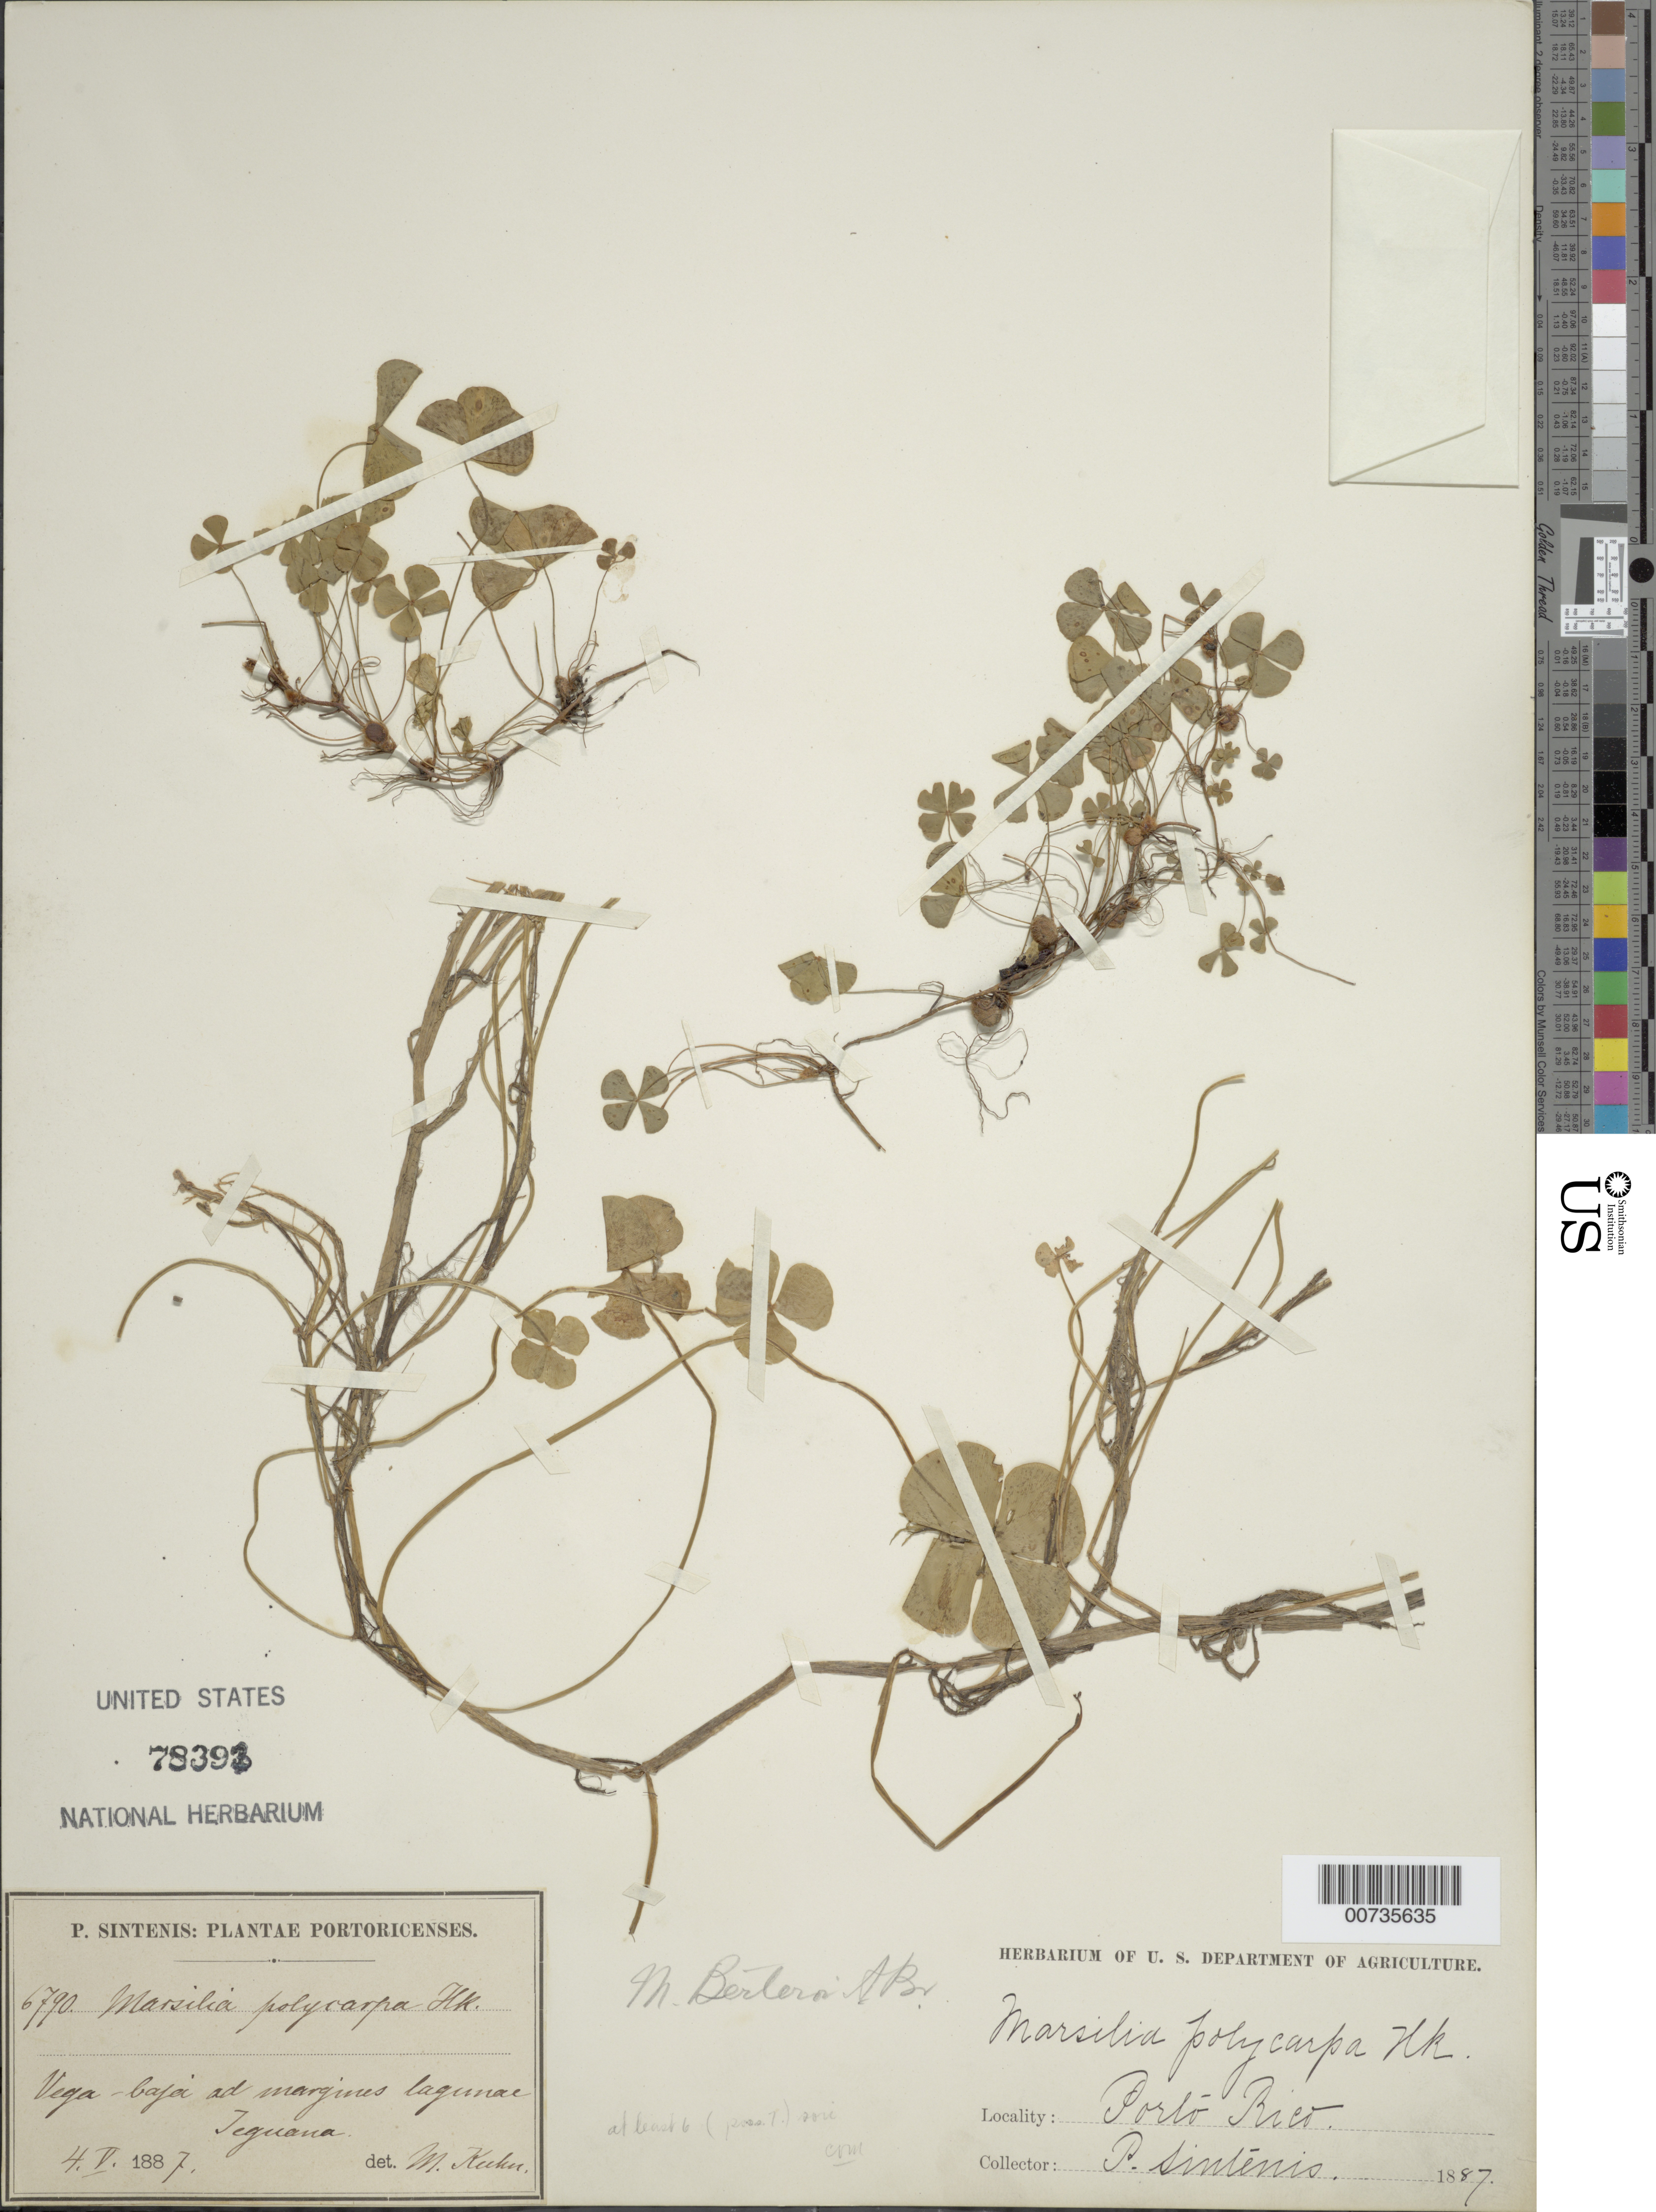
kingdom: Plantae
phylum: Tracheophyta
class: Polypodiopsida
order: Salviniales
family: Marsileaceae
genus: Marsilea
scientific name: Marsilea berteroi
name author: A. Braun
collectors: P. Sintenis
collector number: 6790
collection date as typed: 04 May 1887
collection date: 1887-05-04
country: Puerto Rico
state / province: Vega Baja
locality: Vega Baja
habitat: Ad margines lagunae Teguana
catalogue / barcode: US 78393